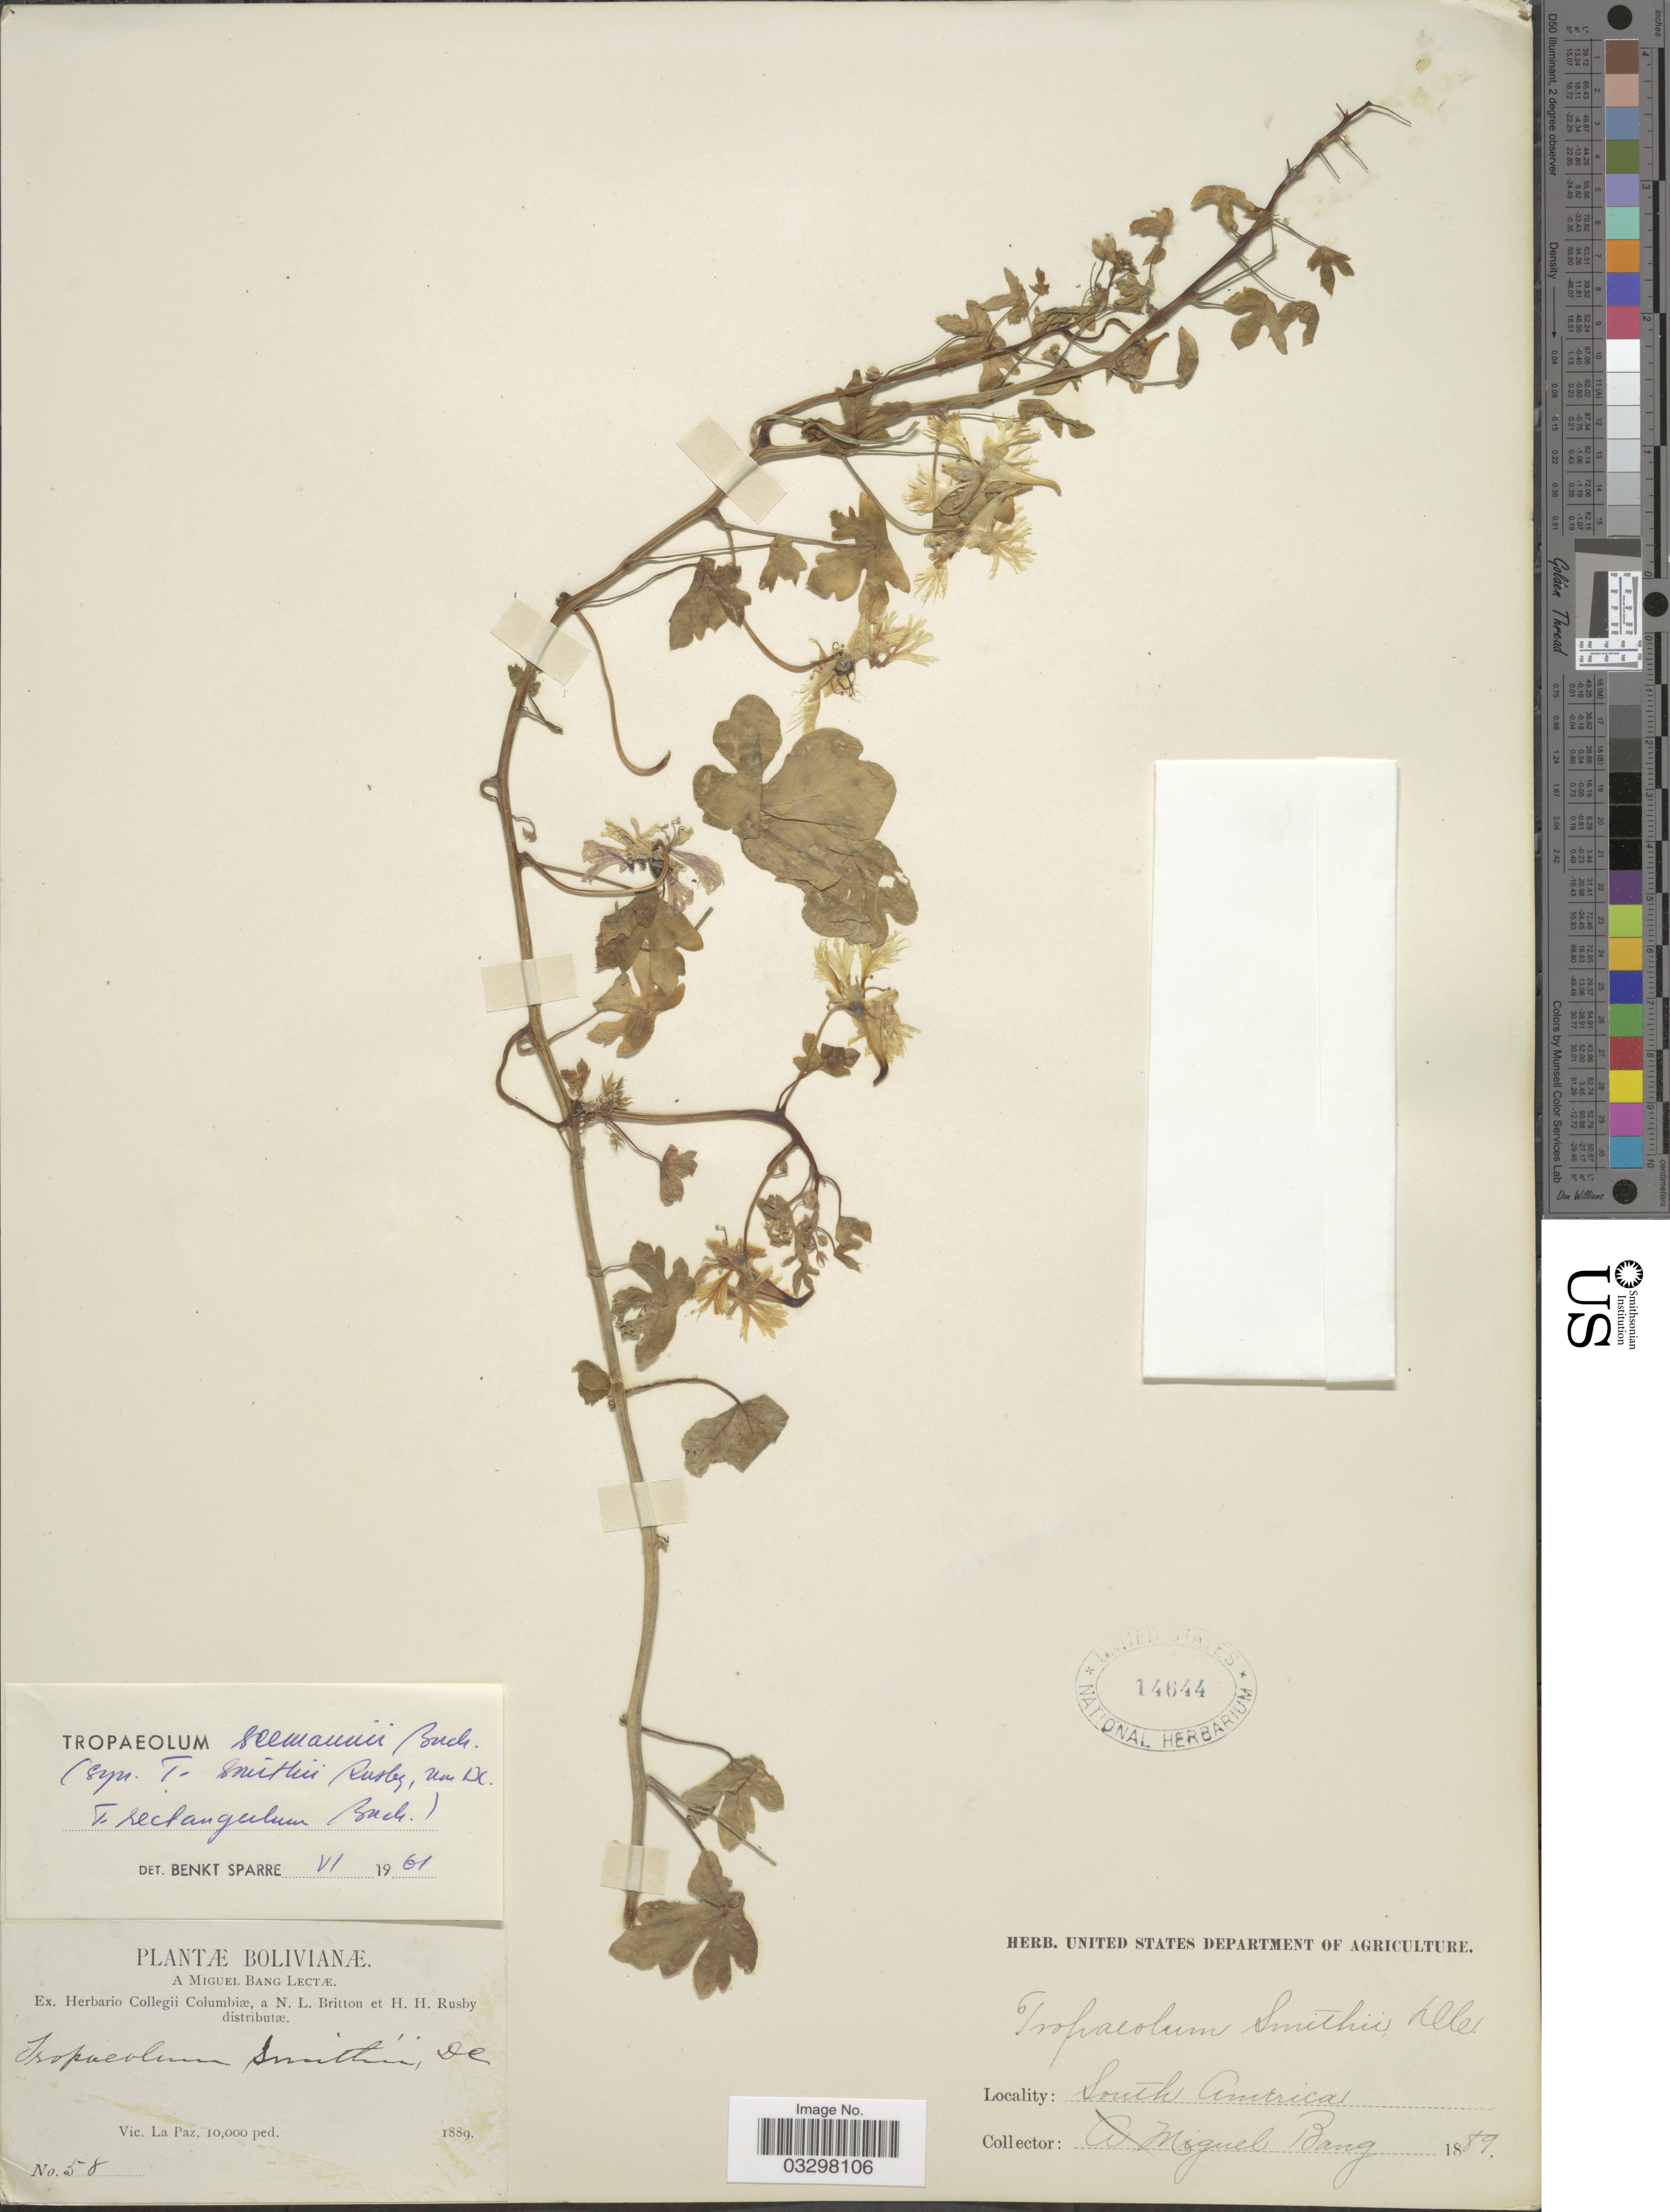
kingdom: Plantae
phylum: Tracheophyta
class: Magnoliopsida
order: Brassicales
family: Tropaeolaceae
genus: Tropaeolum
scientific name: Tropaeolum seemannii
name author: Buchenau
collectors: M. Bang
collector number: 58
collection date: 1889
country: Bolivia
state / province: La Paz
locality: Vic. La Paz.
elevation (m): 3048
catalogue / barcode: US 14644